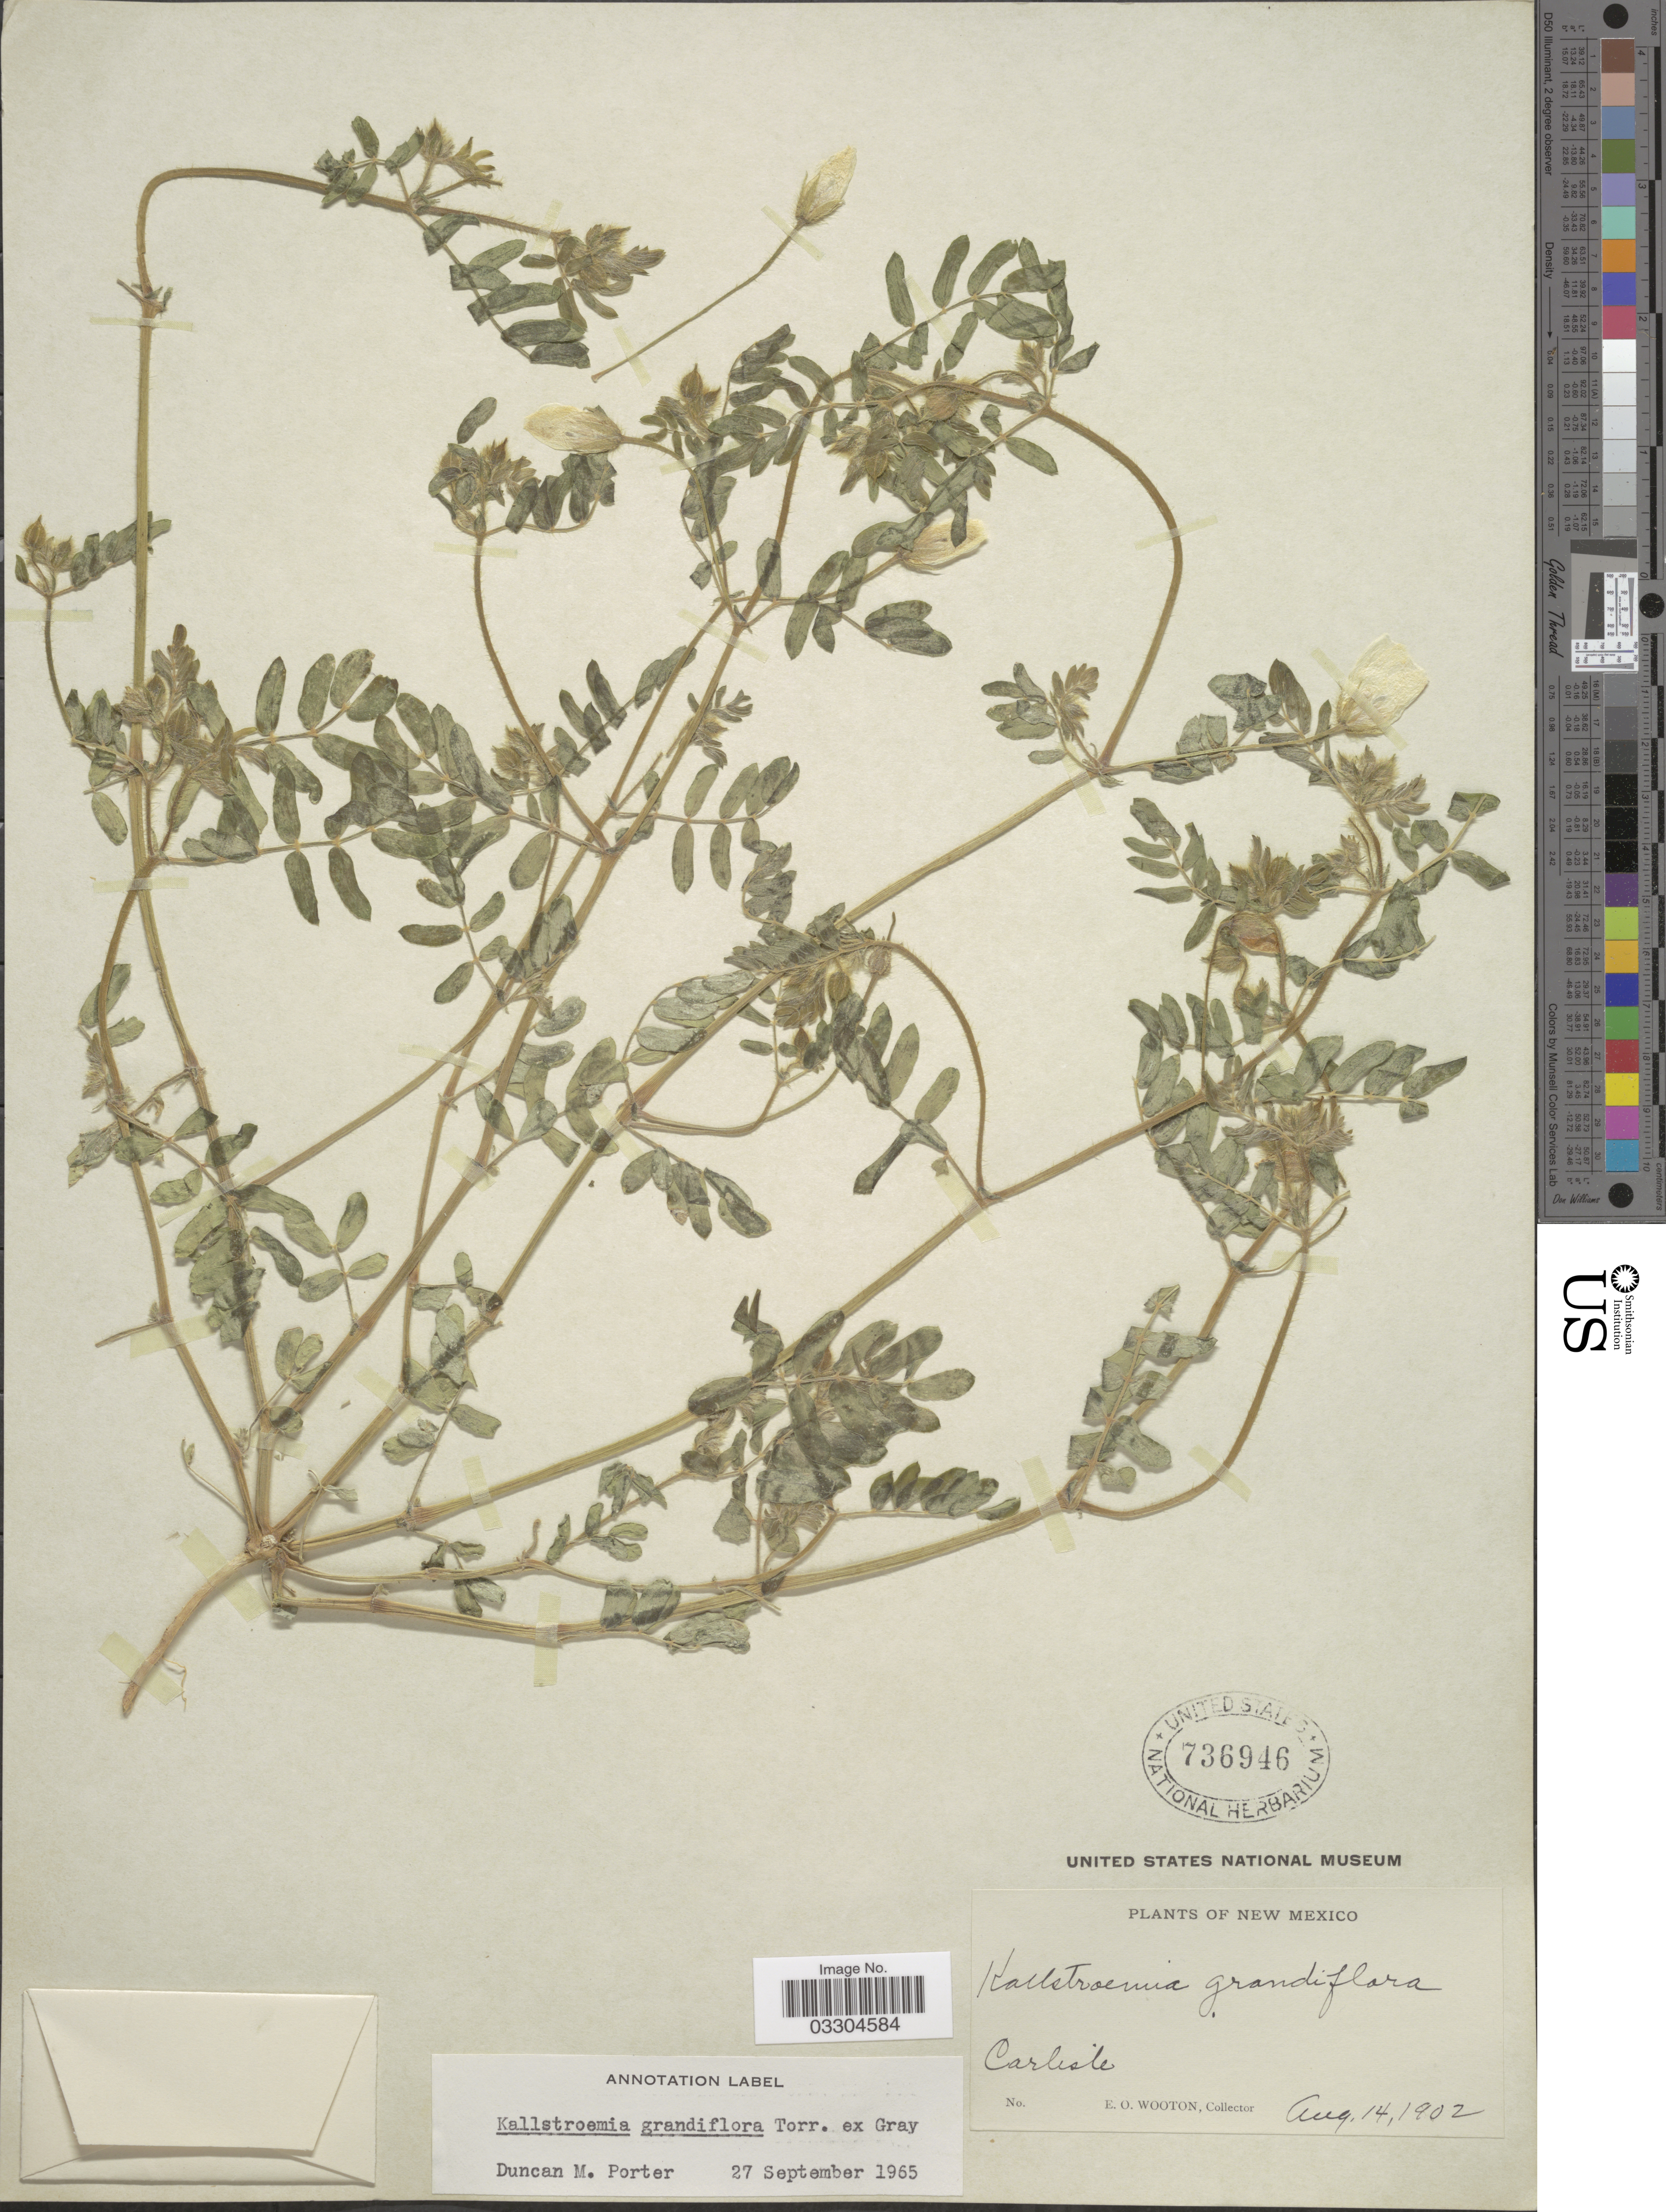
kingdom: Plantae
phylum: Tracheophyta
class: Magnoliopsida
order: Zygophyllales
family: Zygophyllaceae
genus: Kallstroemia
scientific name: Kallstroemia grandiflora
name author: Torr. ex A. Gray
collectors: E. O. Wooton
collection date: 1902-08-14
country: United States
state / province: New Mexico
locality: Carlisle.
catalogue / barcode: US 736946